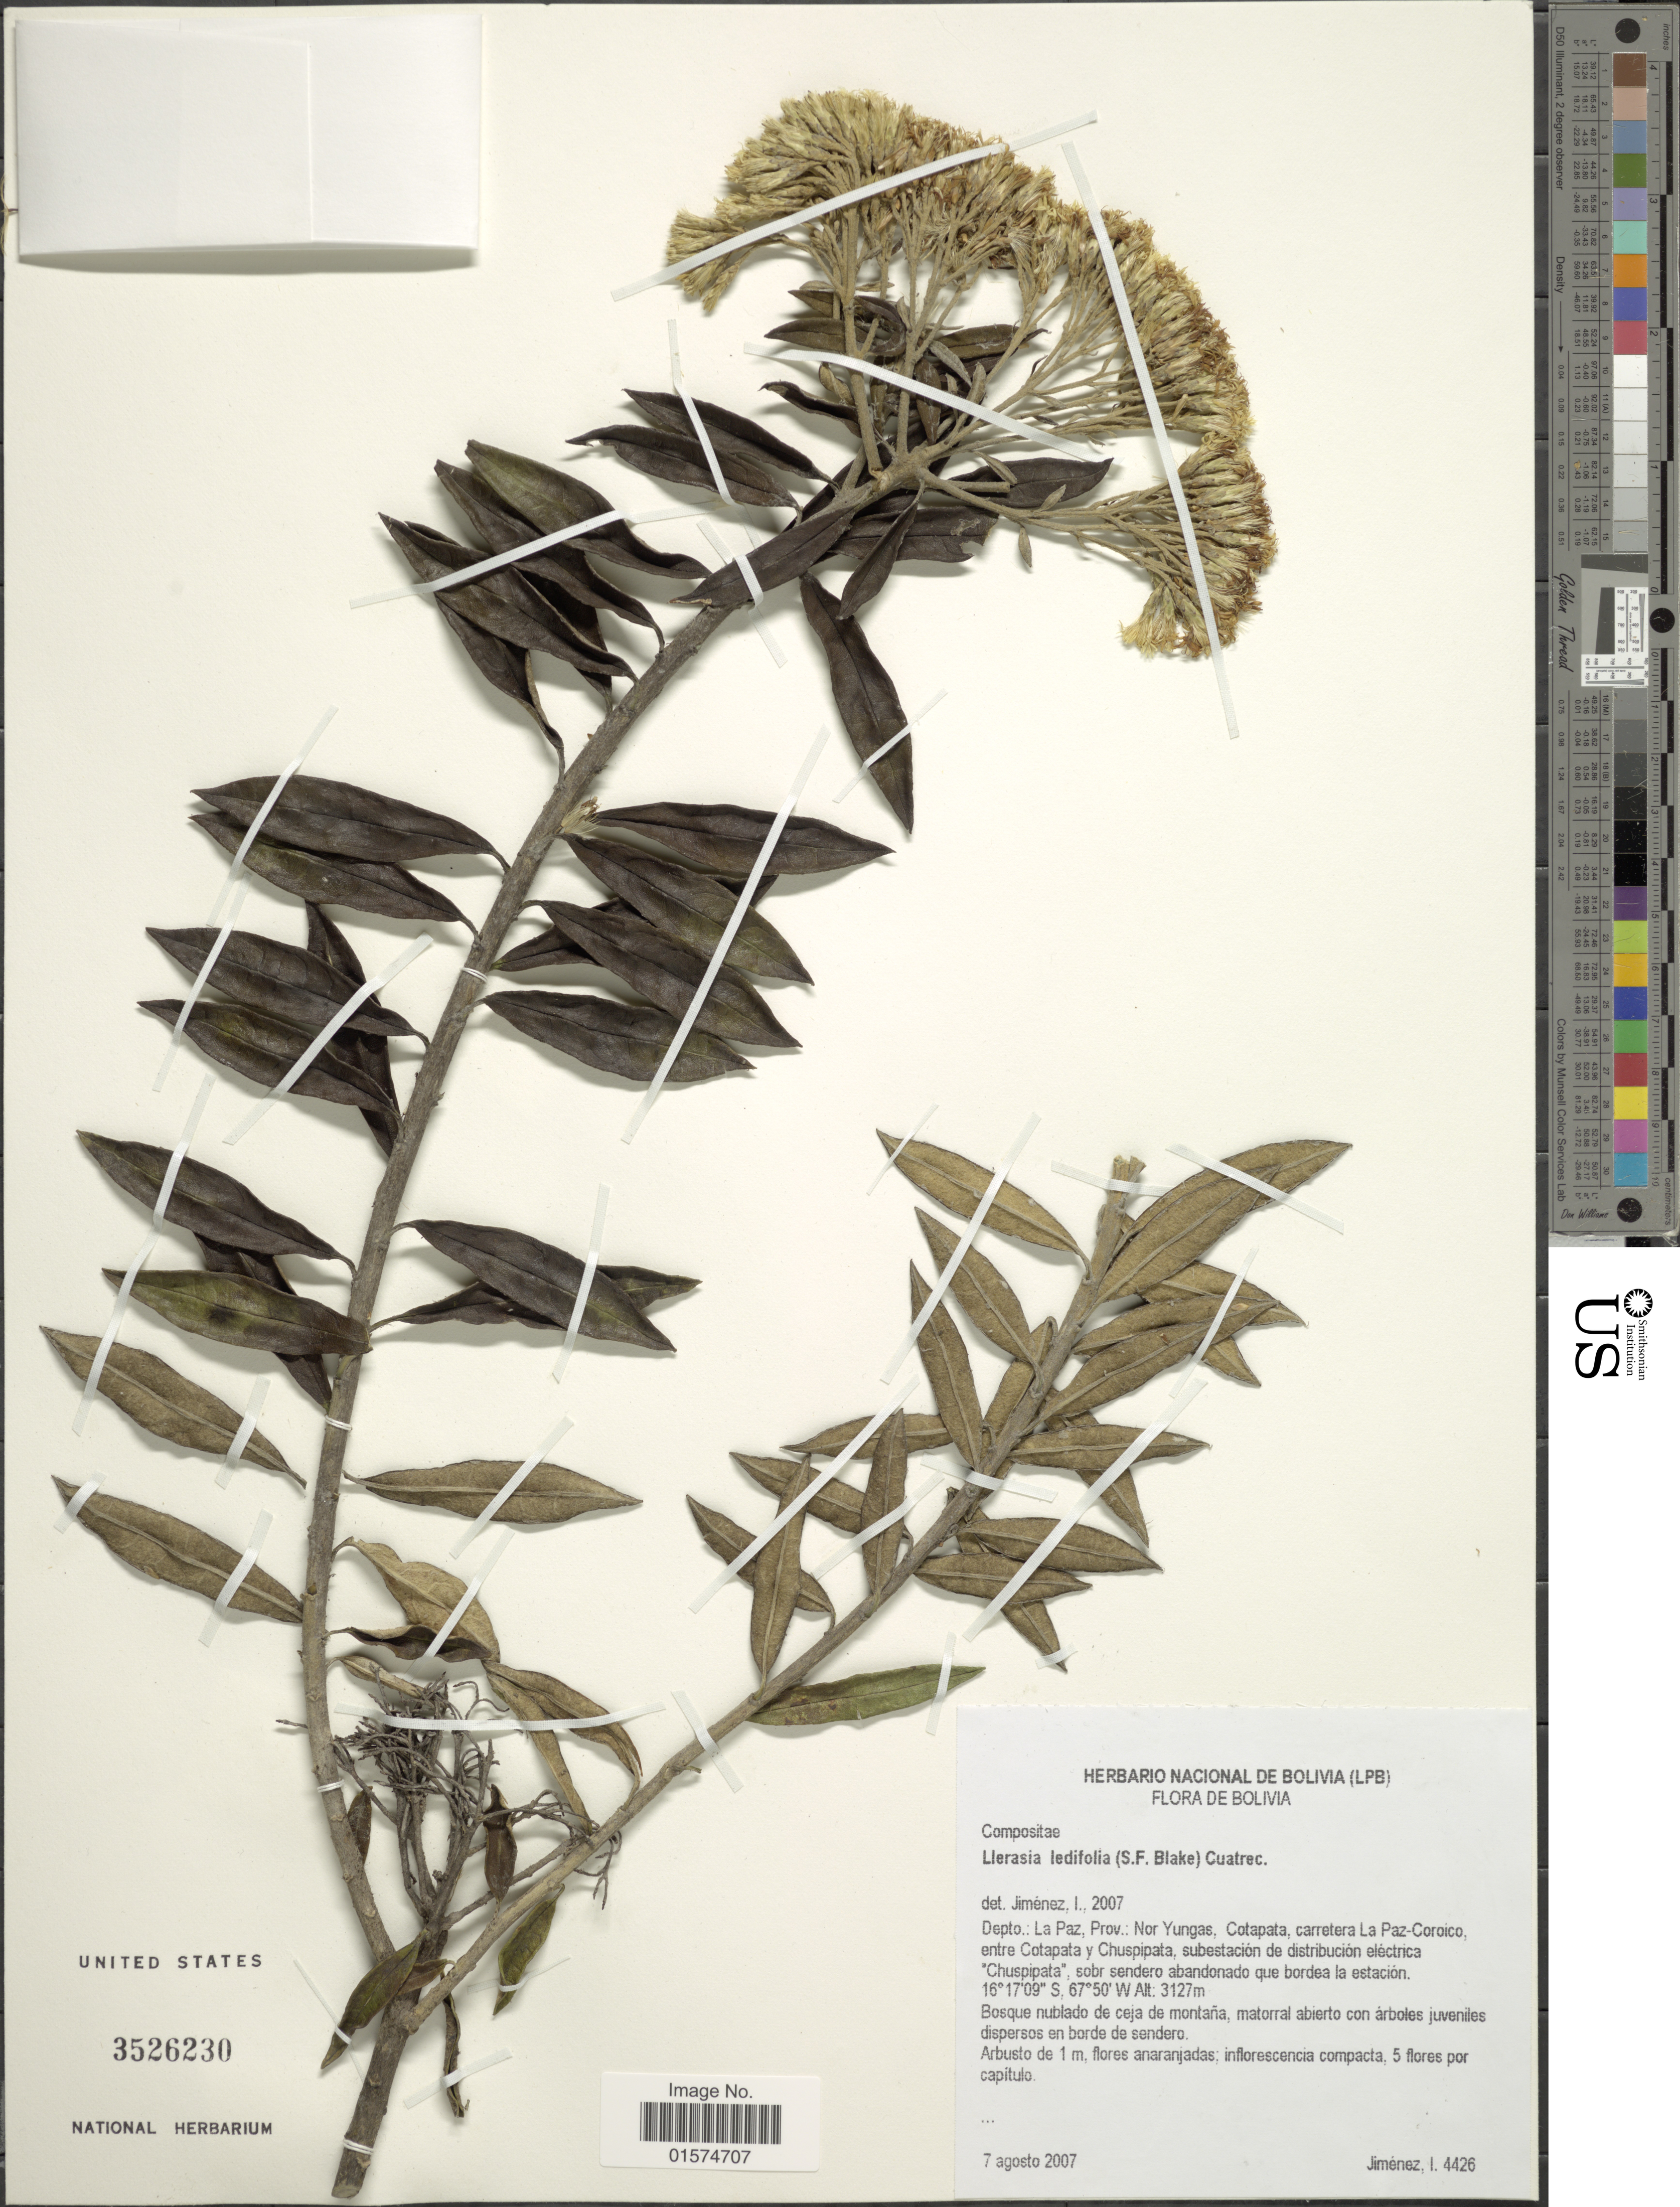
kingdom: Plantae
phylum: Tracheophyta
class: Magnoliopsida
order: Asterales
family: Asteraceae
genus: Llerasia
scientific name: Llerasia ledifolia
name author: (Blake) Cuatrec.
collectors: L. Jiménez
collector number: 4426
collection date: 2007-08-07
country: Bolivia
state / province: La Paz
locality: Prov.: Nor Yungas, Cotapata, carretera La Paz-Coroico, entre Cotapata y Chuspipata, subestación de distribución eléctrica "Chuspipata", sobr sendero abandonado que bordea la estación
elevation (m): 3127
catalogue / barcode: US 3526230